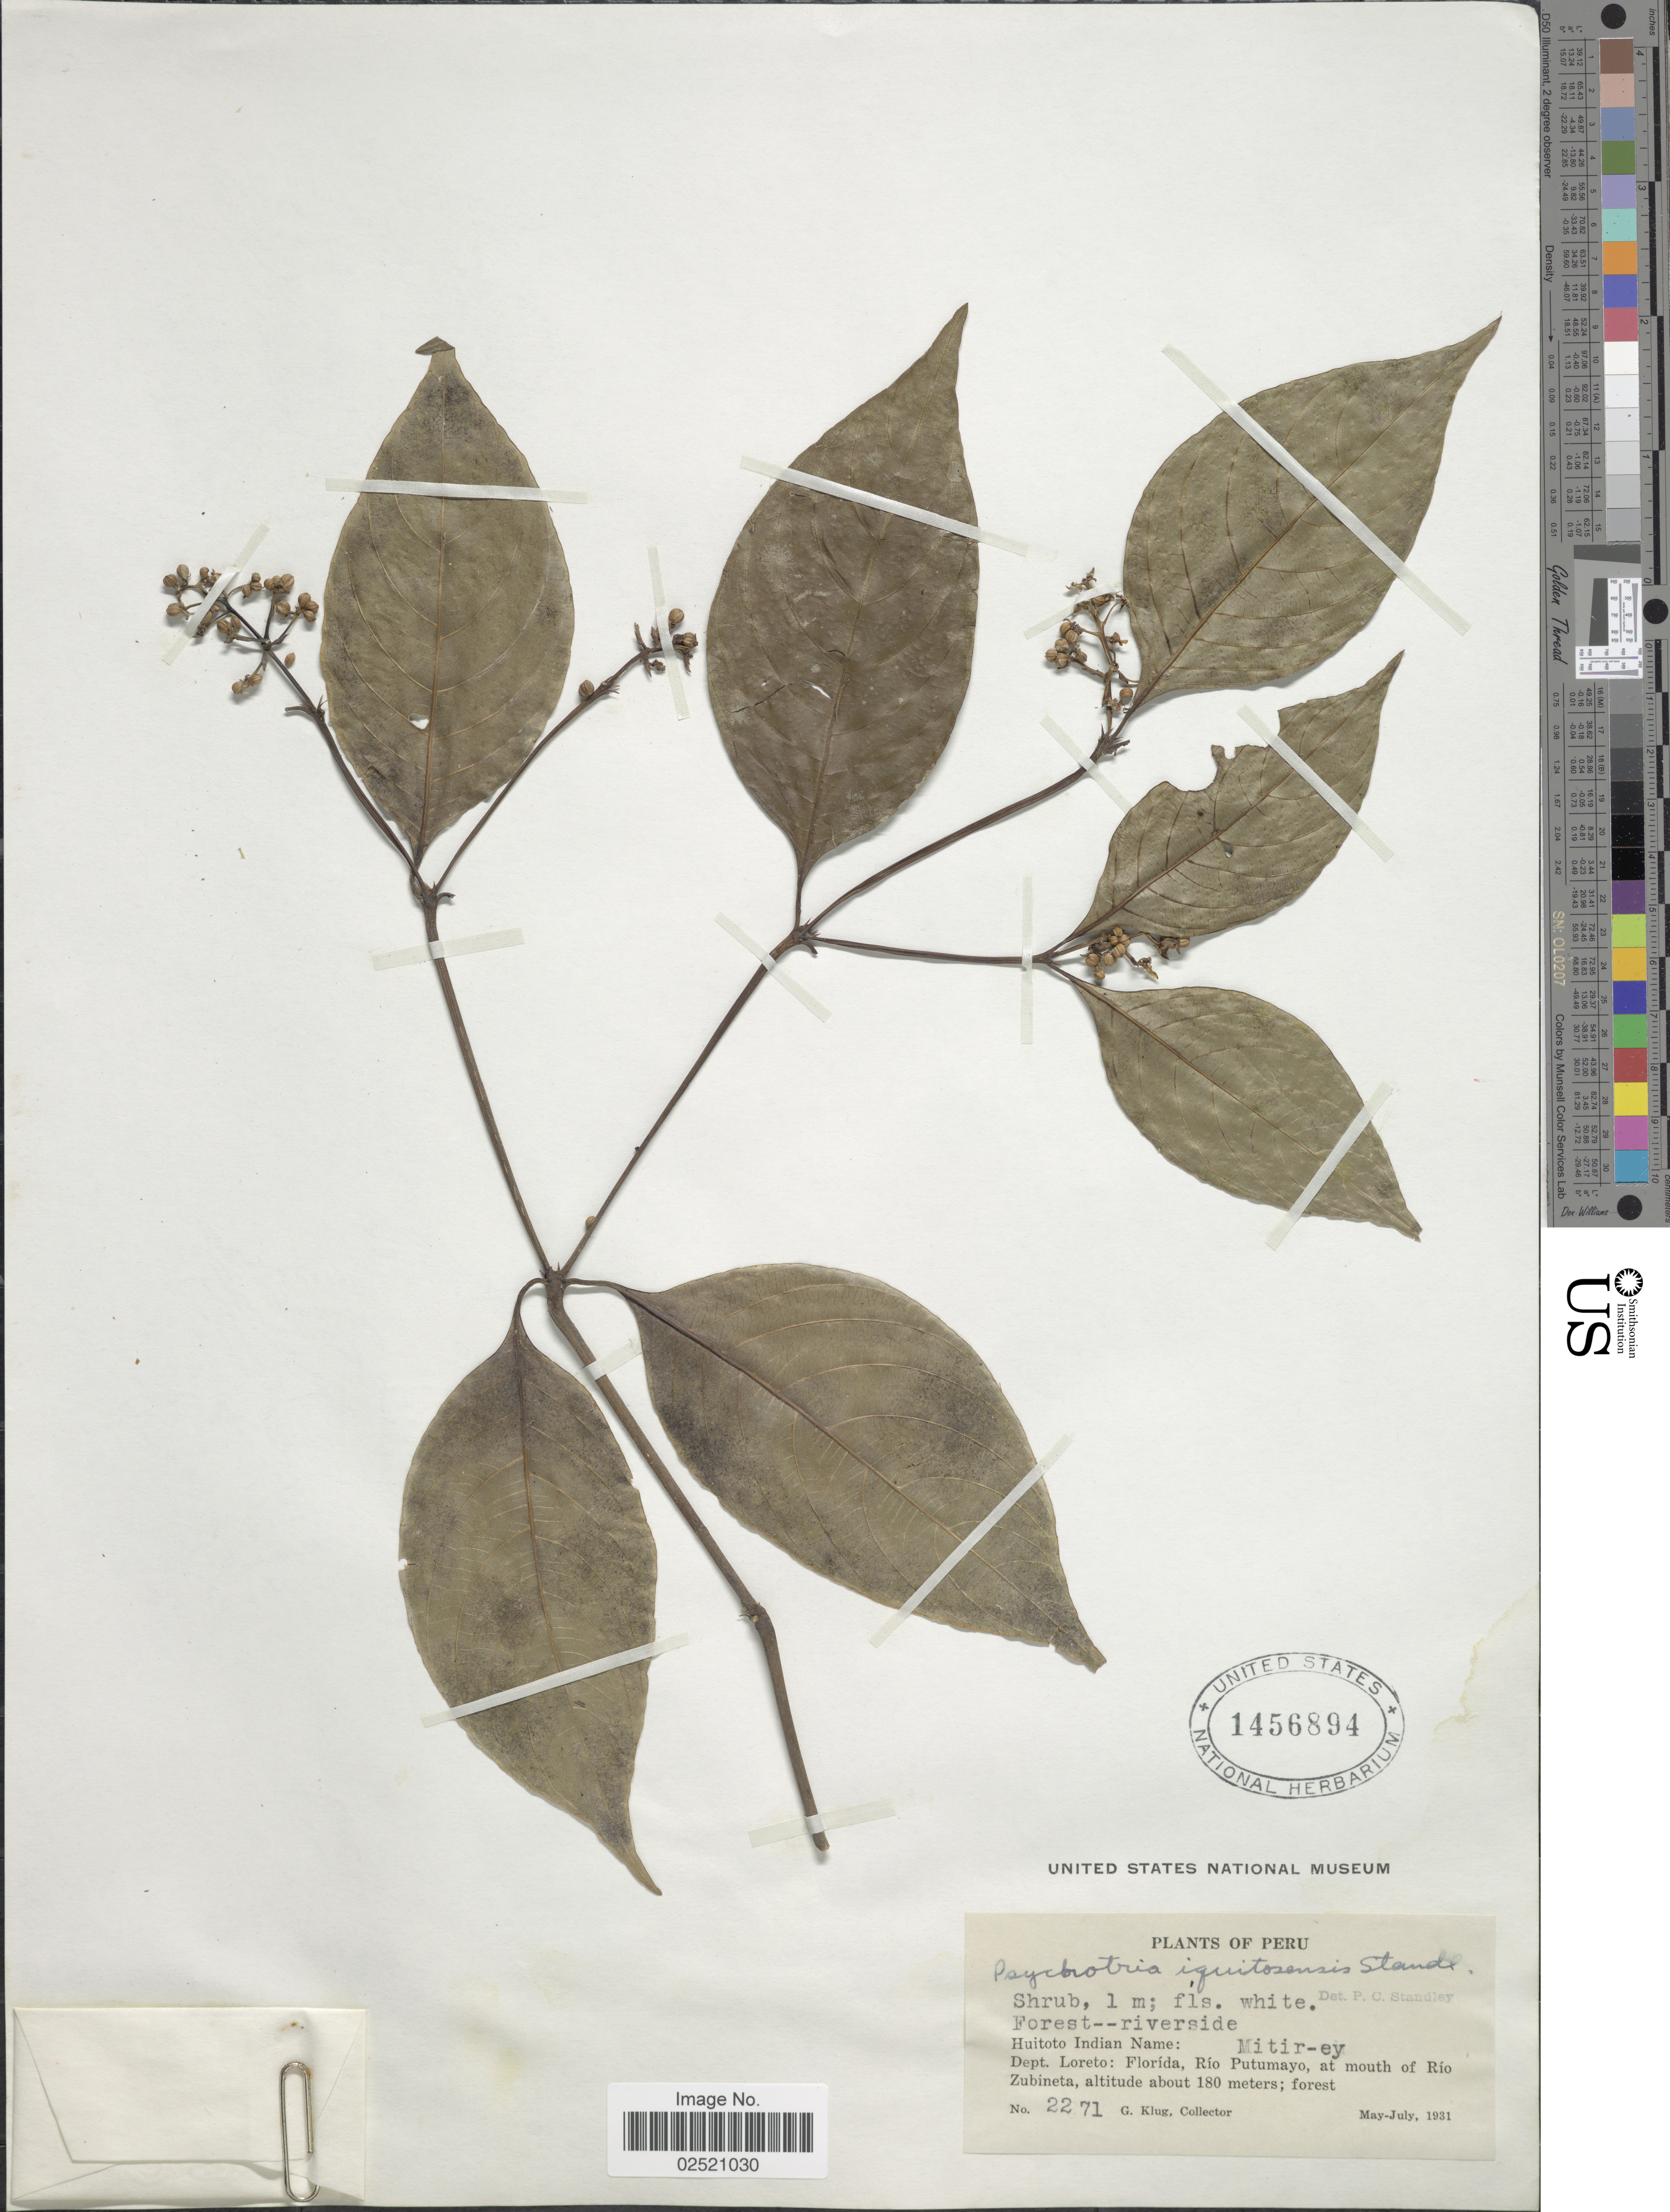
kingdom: Plantae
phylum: Tracheophyta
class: Magnoliopsida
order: Gentianales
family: Rubiaceae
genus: Psychotria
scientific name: Psychotria brachybotrya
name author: Müll. Arg.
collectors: G. Klug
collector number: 2271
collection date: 1931-05/1931-07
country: Peru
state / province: Loreto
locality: Forest riverside, Florida, Rio Putumayo, at mouth of Rio Zubineta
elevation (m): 180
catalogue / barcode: US 1456894